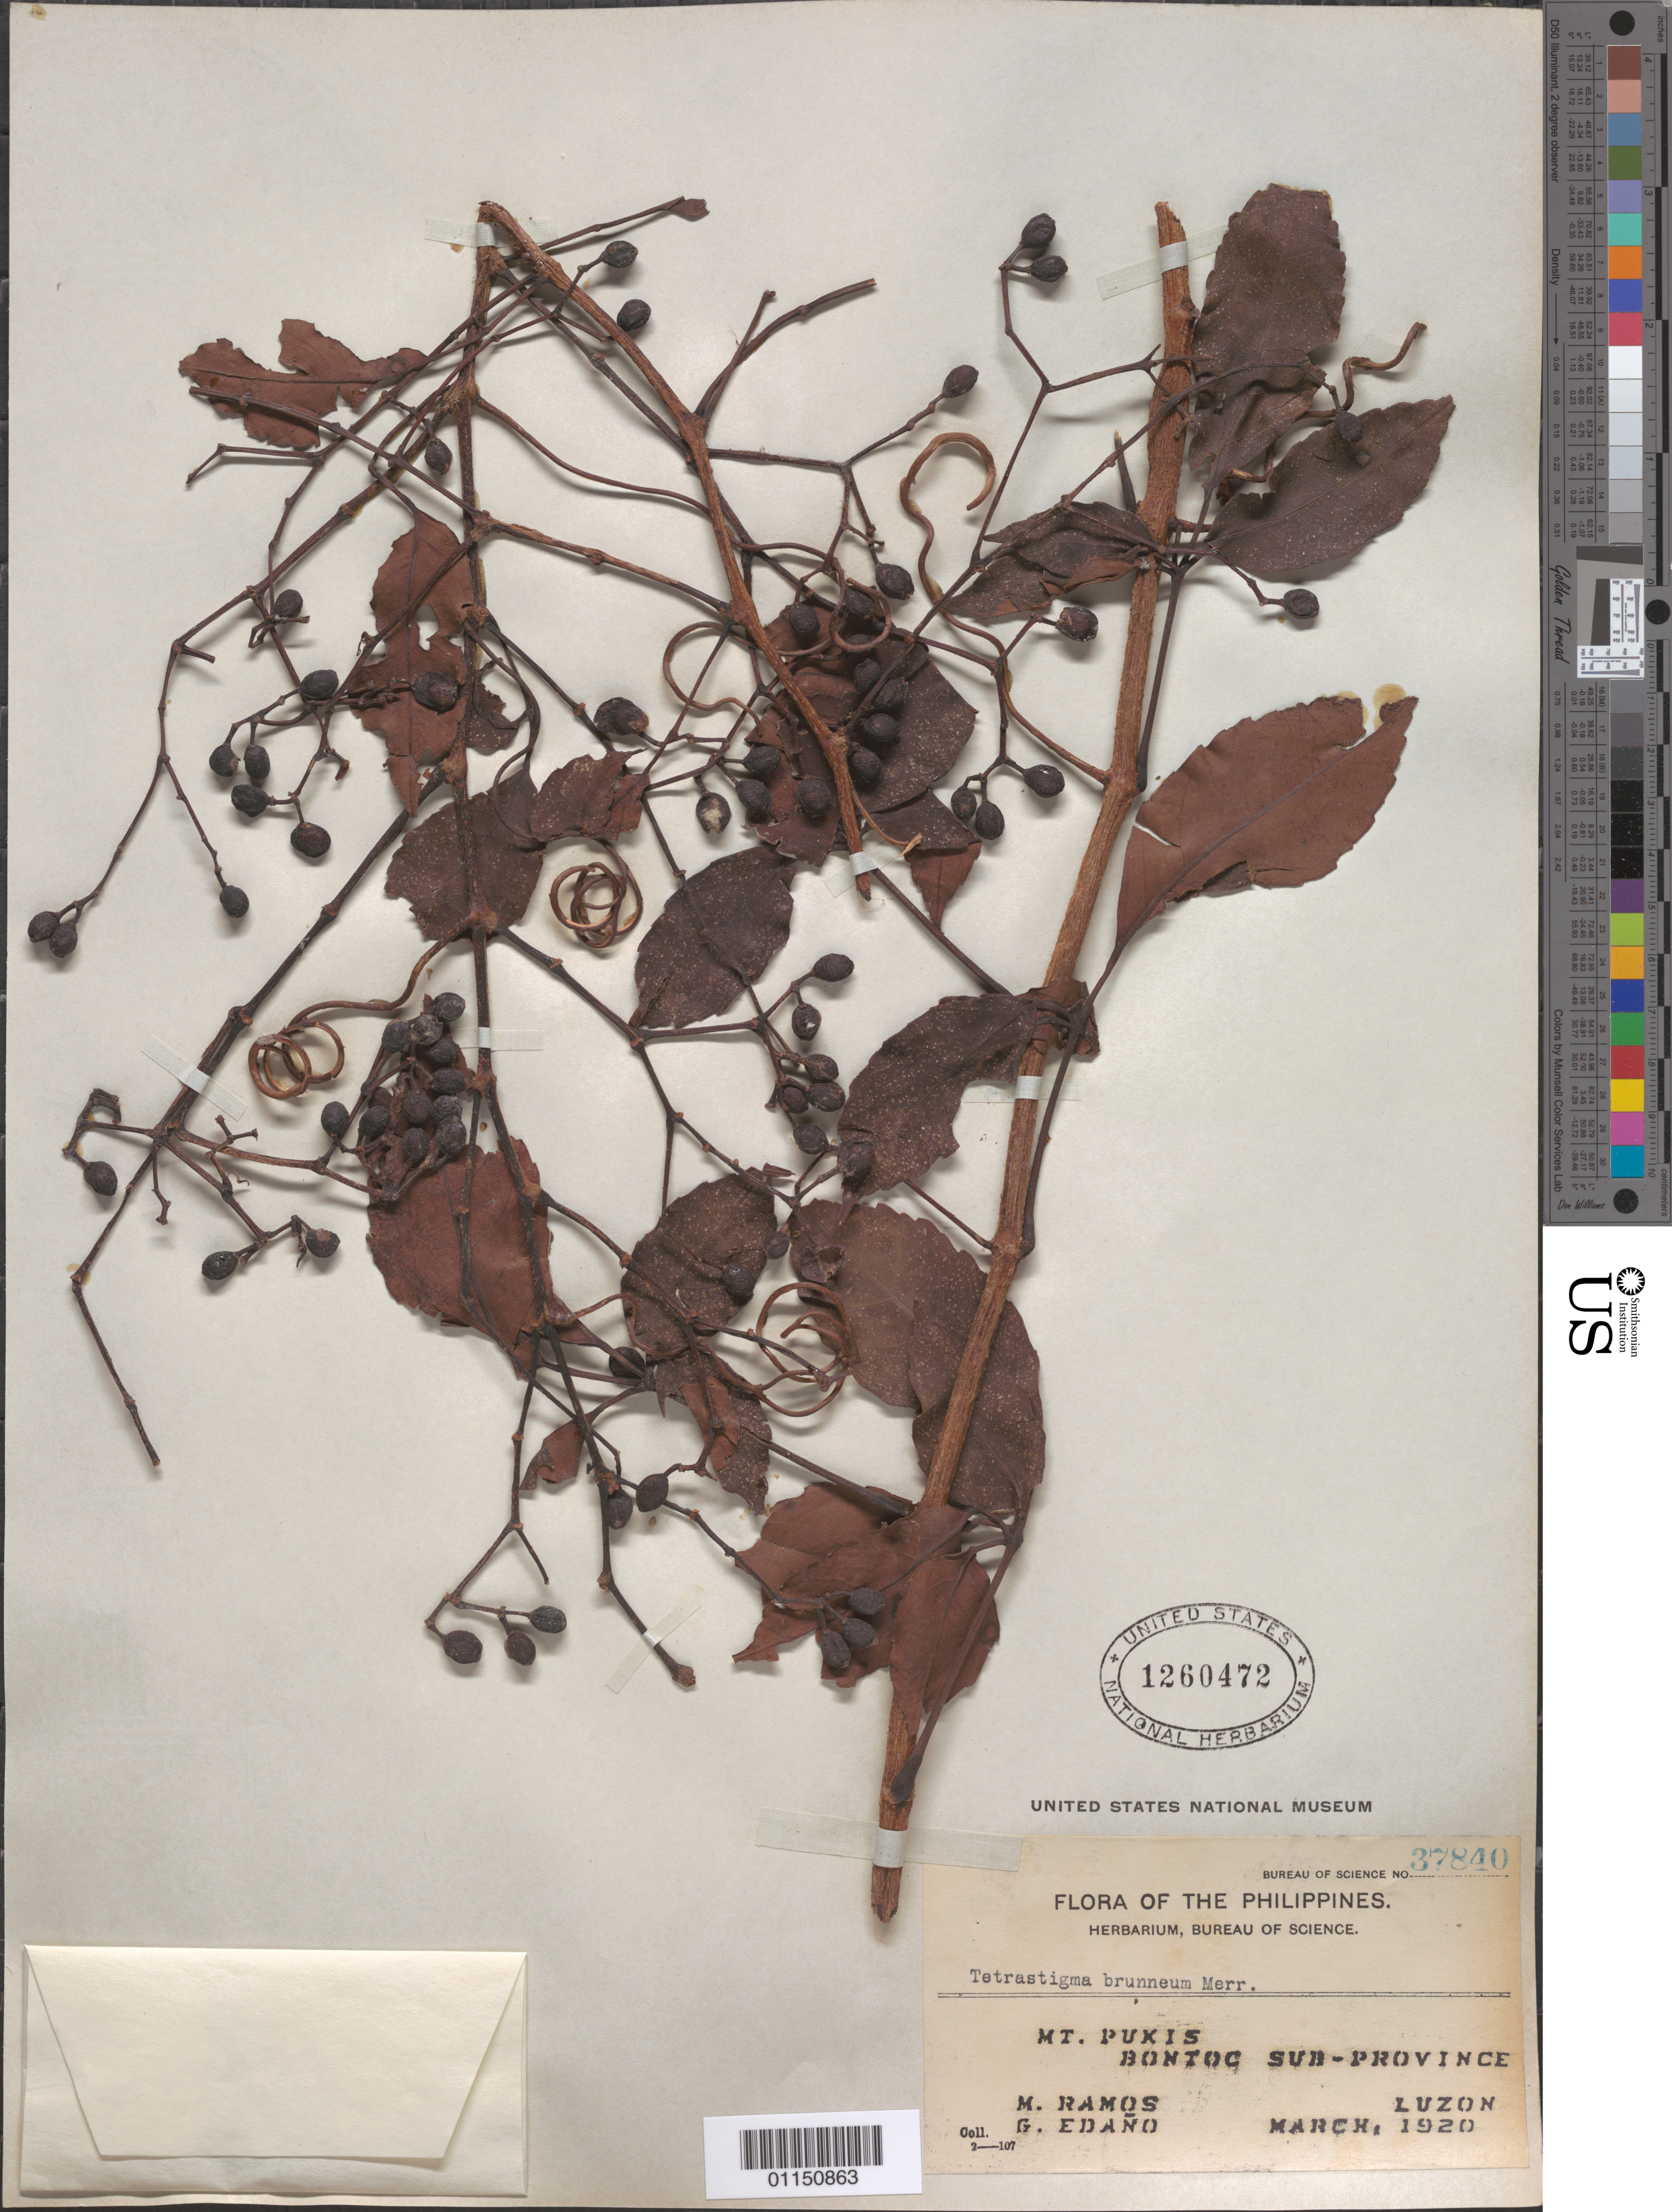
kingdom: Plantae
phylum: Tracheophyta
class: Magnoliopsida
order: Vitales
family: Vitaceae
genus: Tetrastigma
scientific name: Tetrastigma brunneum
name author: Merr.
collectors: M. Ramos & G. Edaño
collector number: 37840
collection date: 1920-03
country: Philippines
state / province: Cordillera (Administrative Region)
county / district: Mountain province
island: Luzon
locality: Mt Puxis. Luzon.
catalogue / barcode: US 1260472